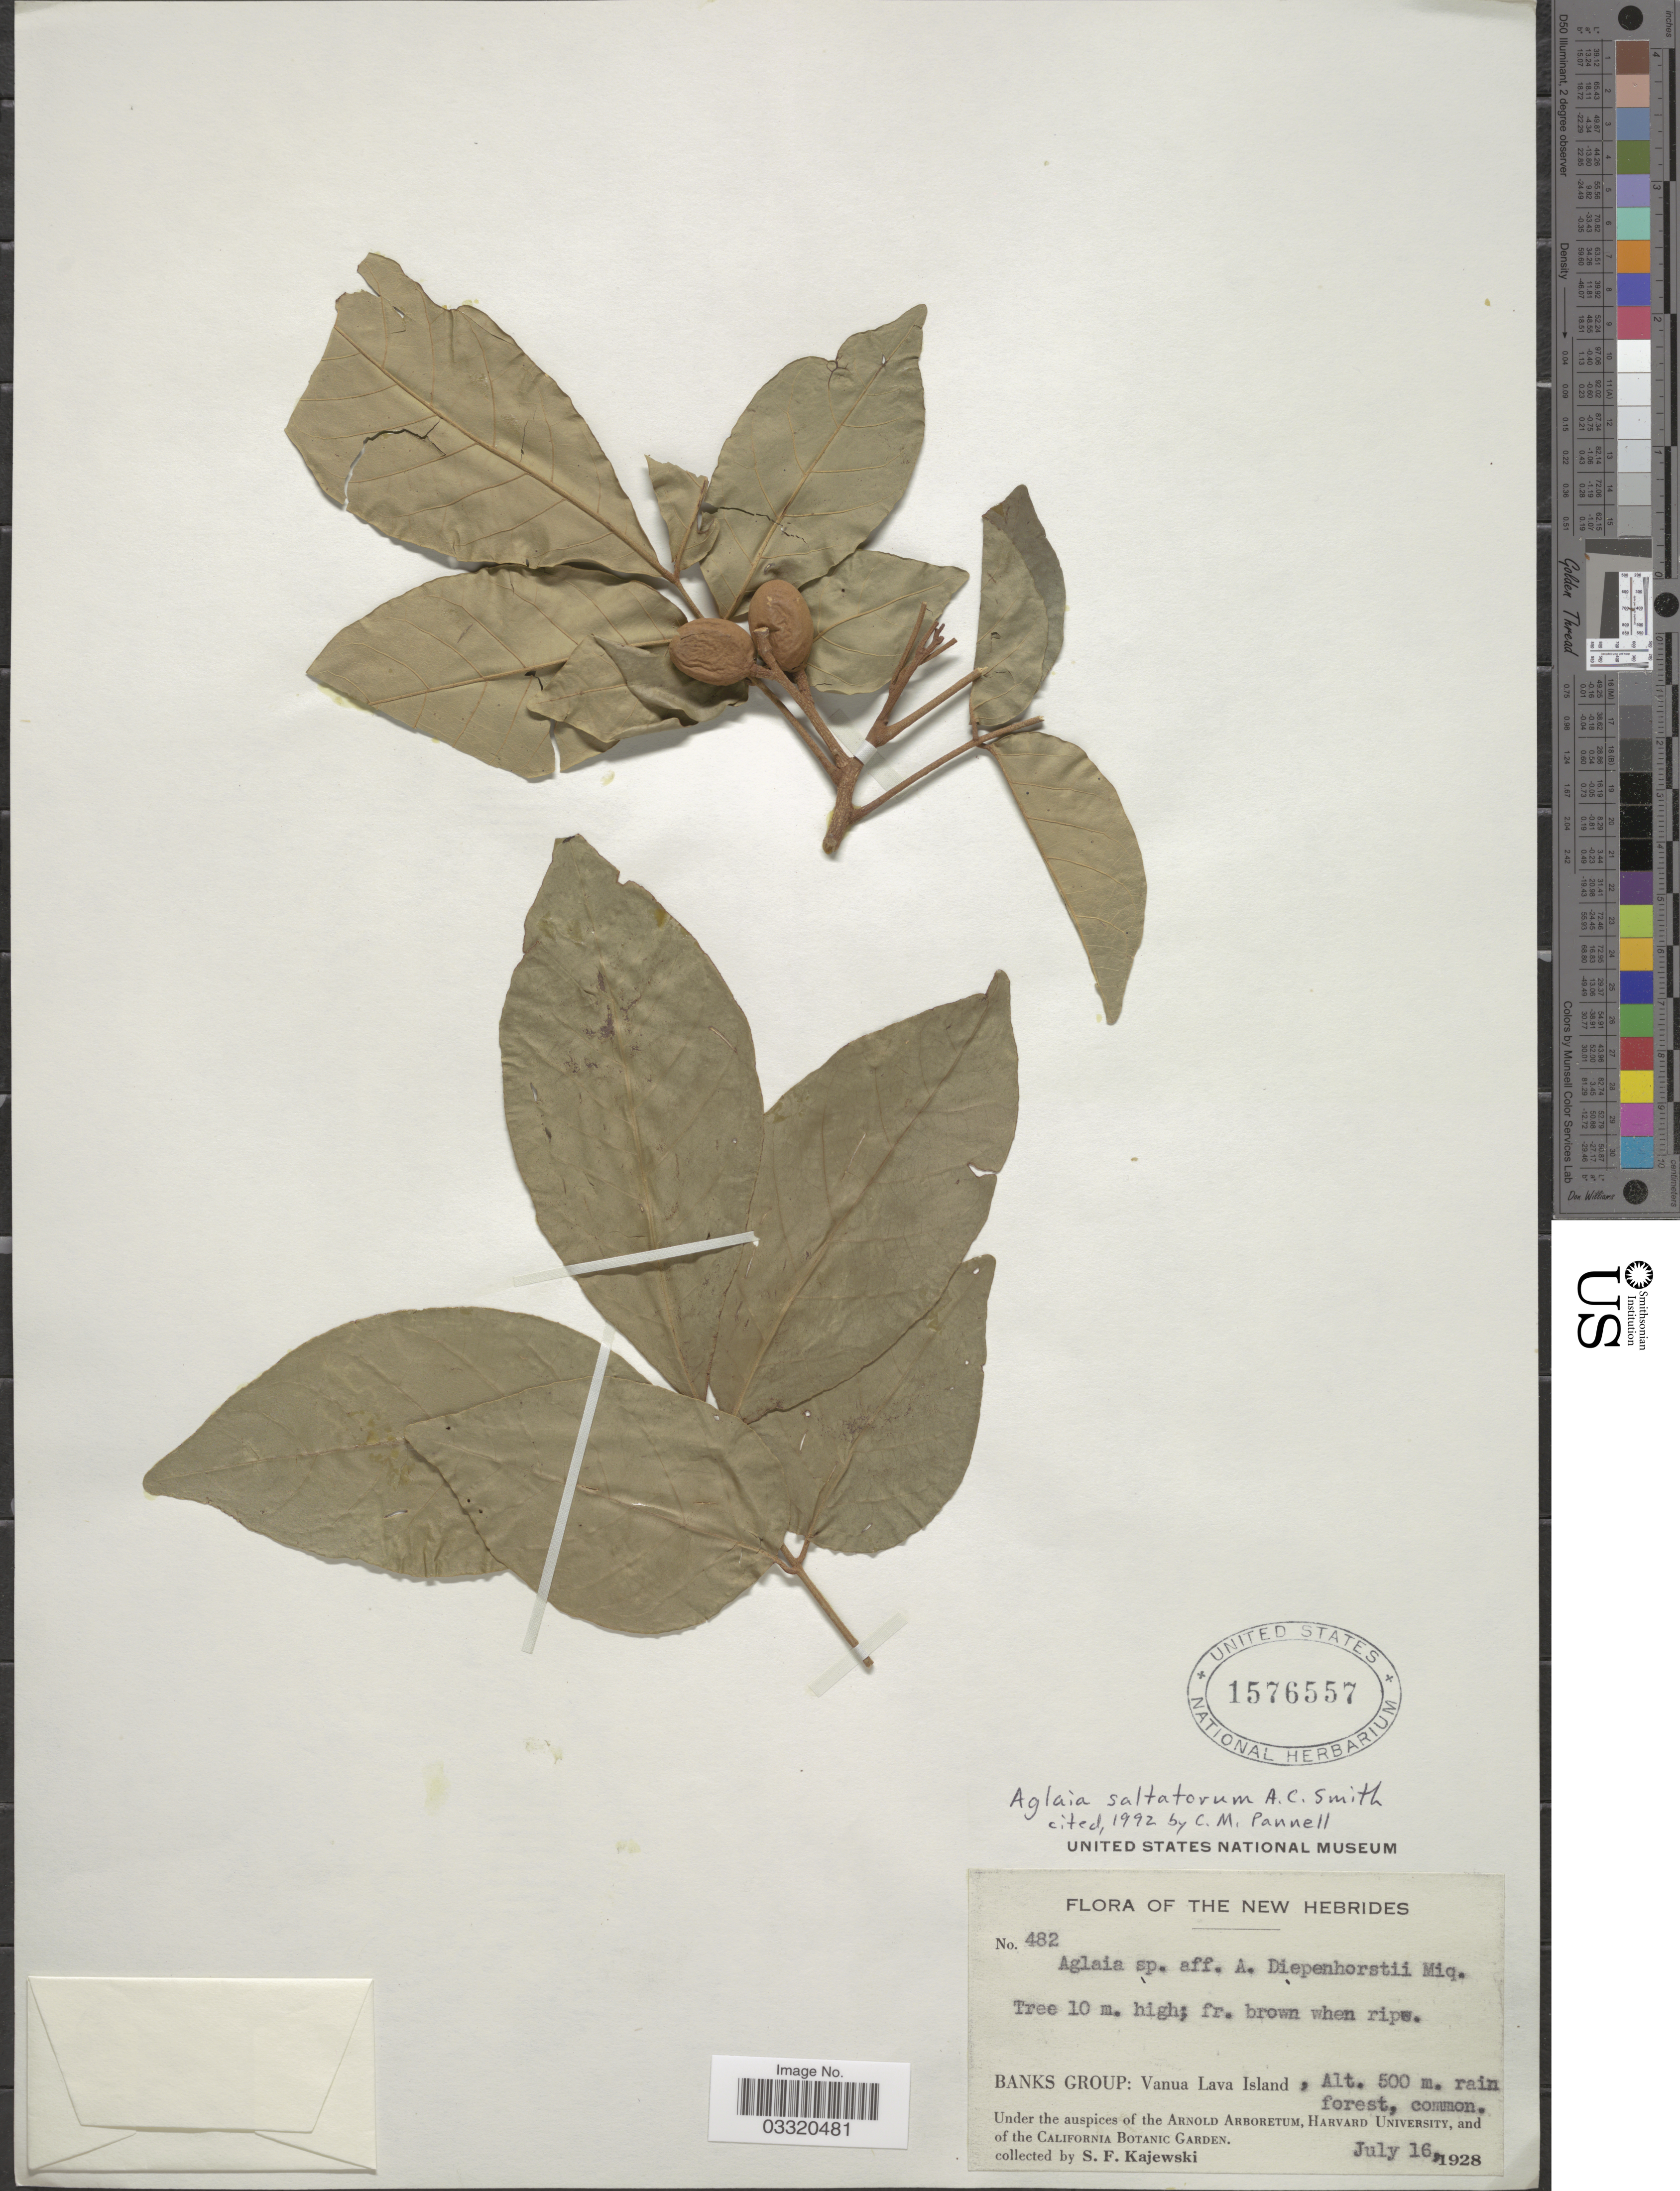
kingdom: Plantae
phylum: Tracheophyta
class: Magnoliopsida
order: Sapindales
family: Meliaceae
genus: Aglaia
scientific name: Aglaia saltatorum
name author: A.C. Sm.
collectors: S. Kajewski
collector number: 482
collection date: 1928-07-16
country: Vanuatu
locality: The New Hebrides. Banks Group: Vanua Lava Island.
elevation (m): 500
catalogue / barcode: US 1576557